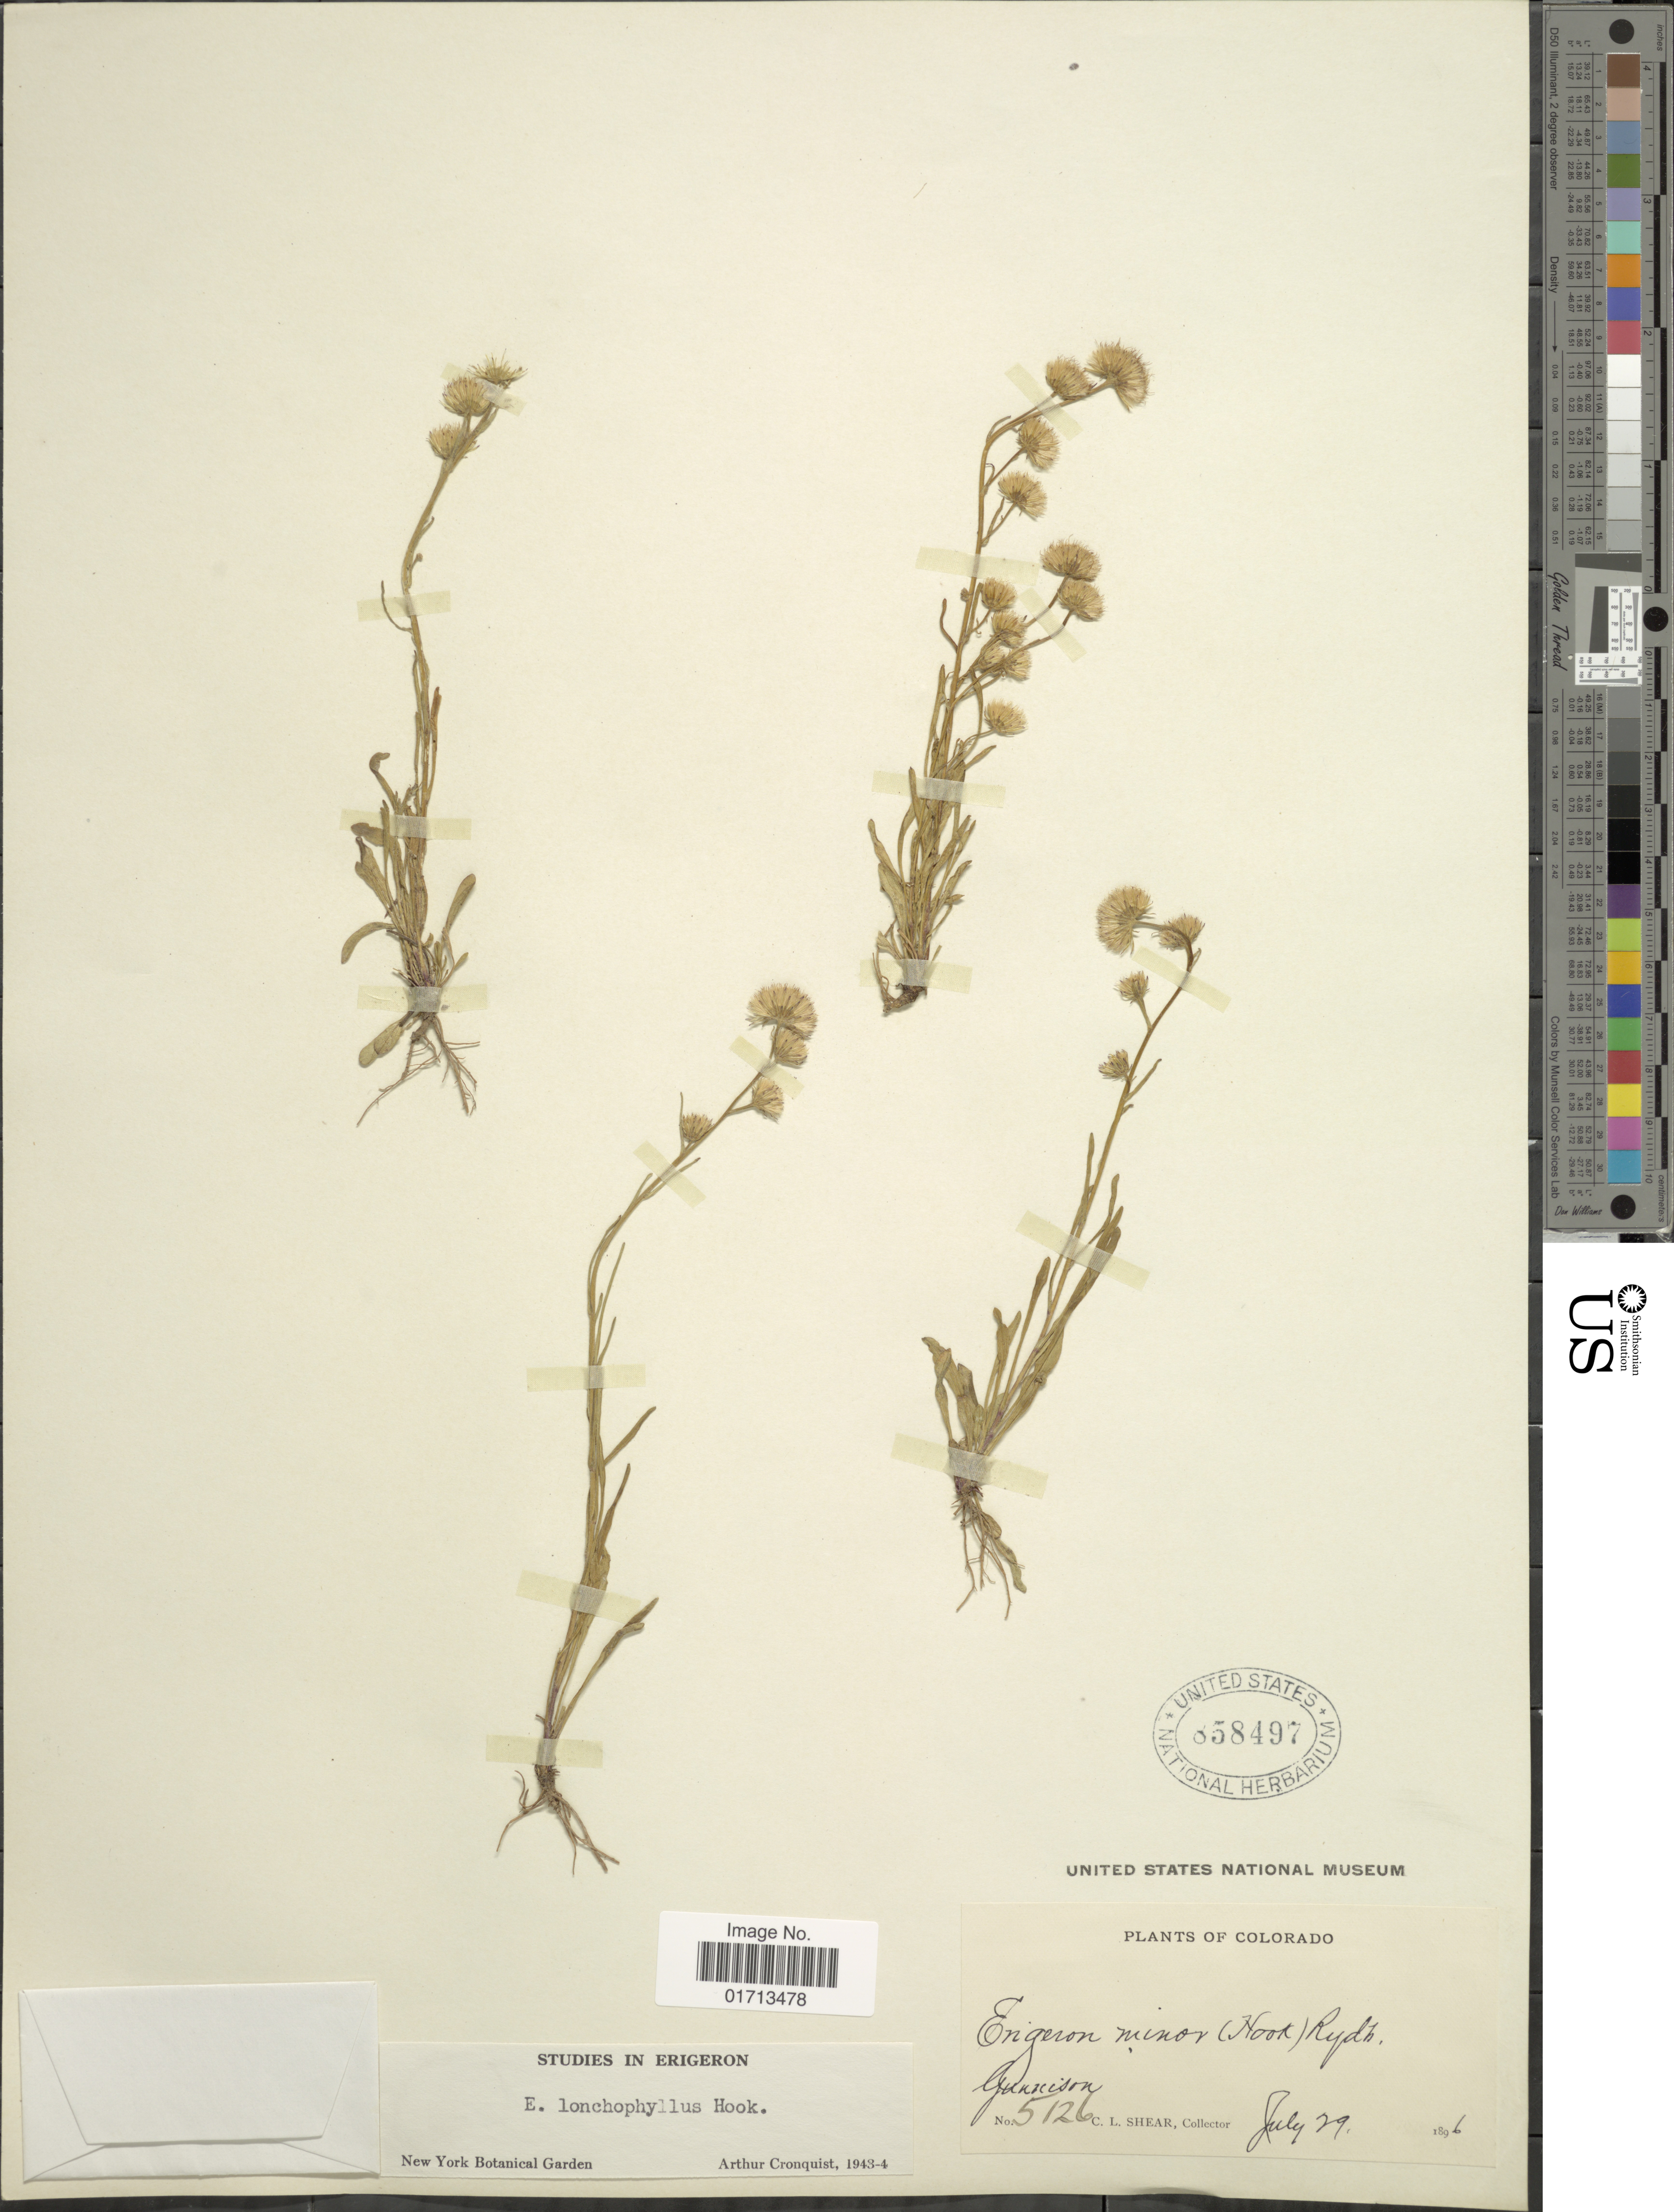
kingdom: Plantae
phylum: Tracheophyta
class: Magnoliopsida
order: Asterales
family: Asteraceae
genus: Erigeron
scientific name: Erigeron lonchophyllus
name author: Hook.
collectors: C. L. Shear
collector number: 5126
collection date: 1896-07-29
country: United States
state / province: Colorado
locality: Gunnison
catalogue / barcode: US 858497